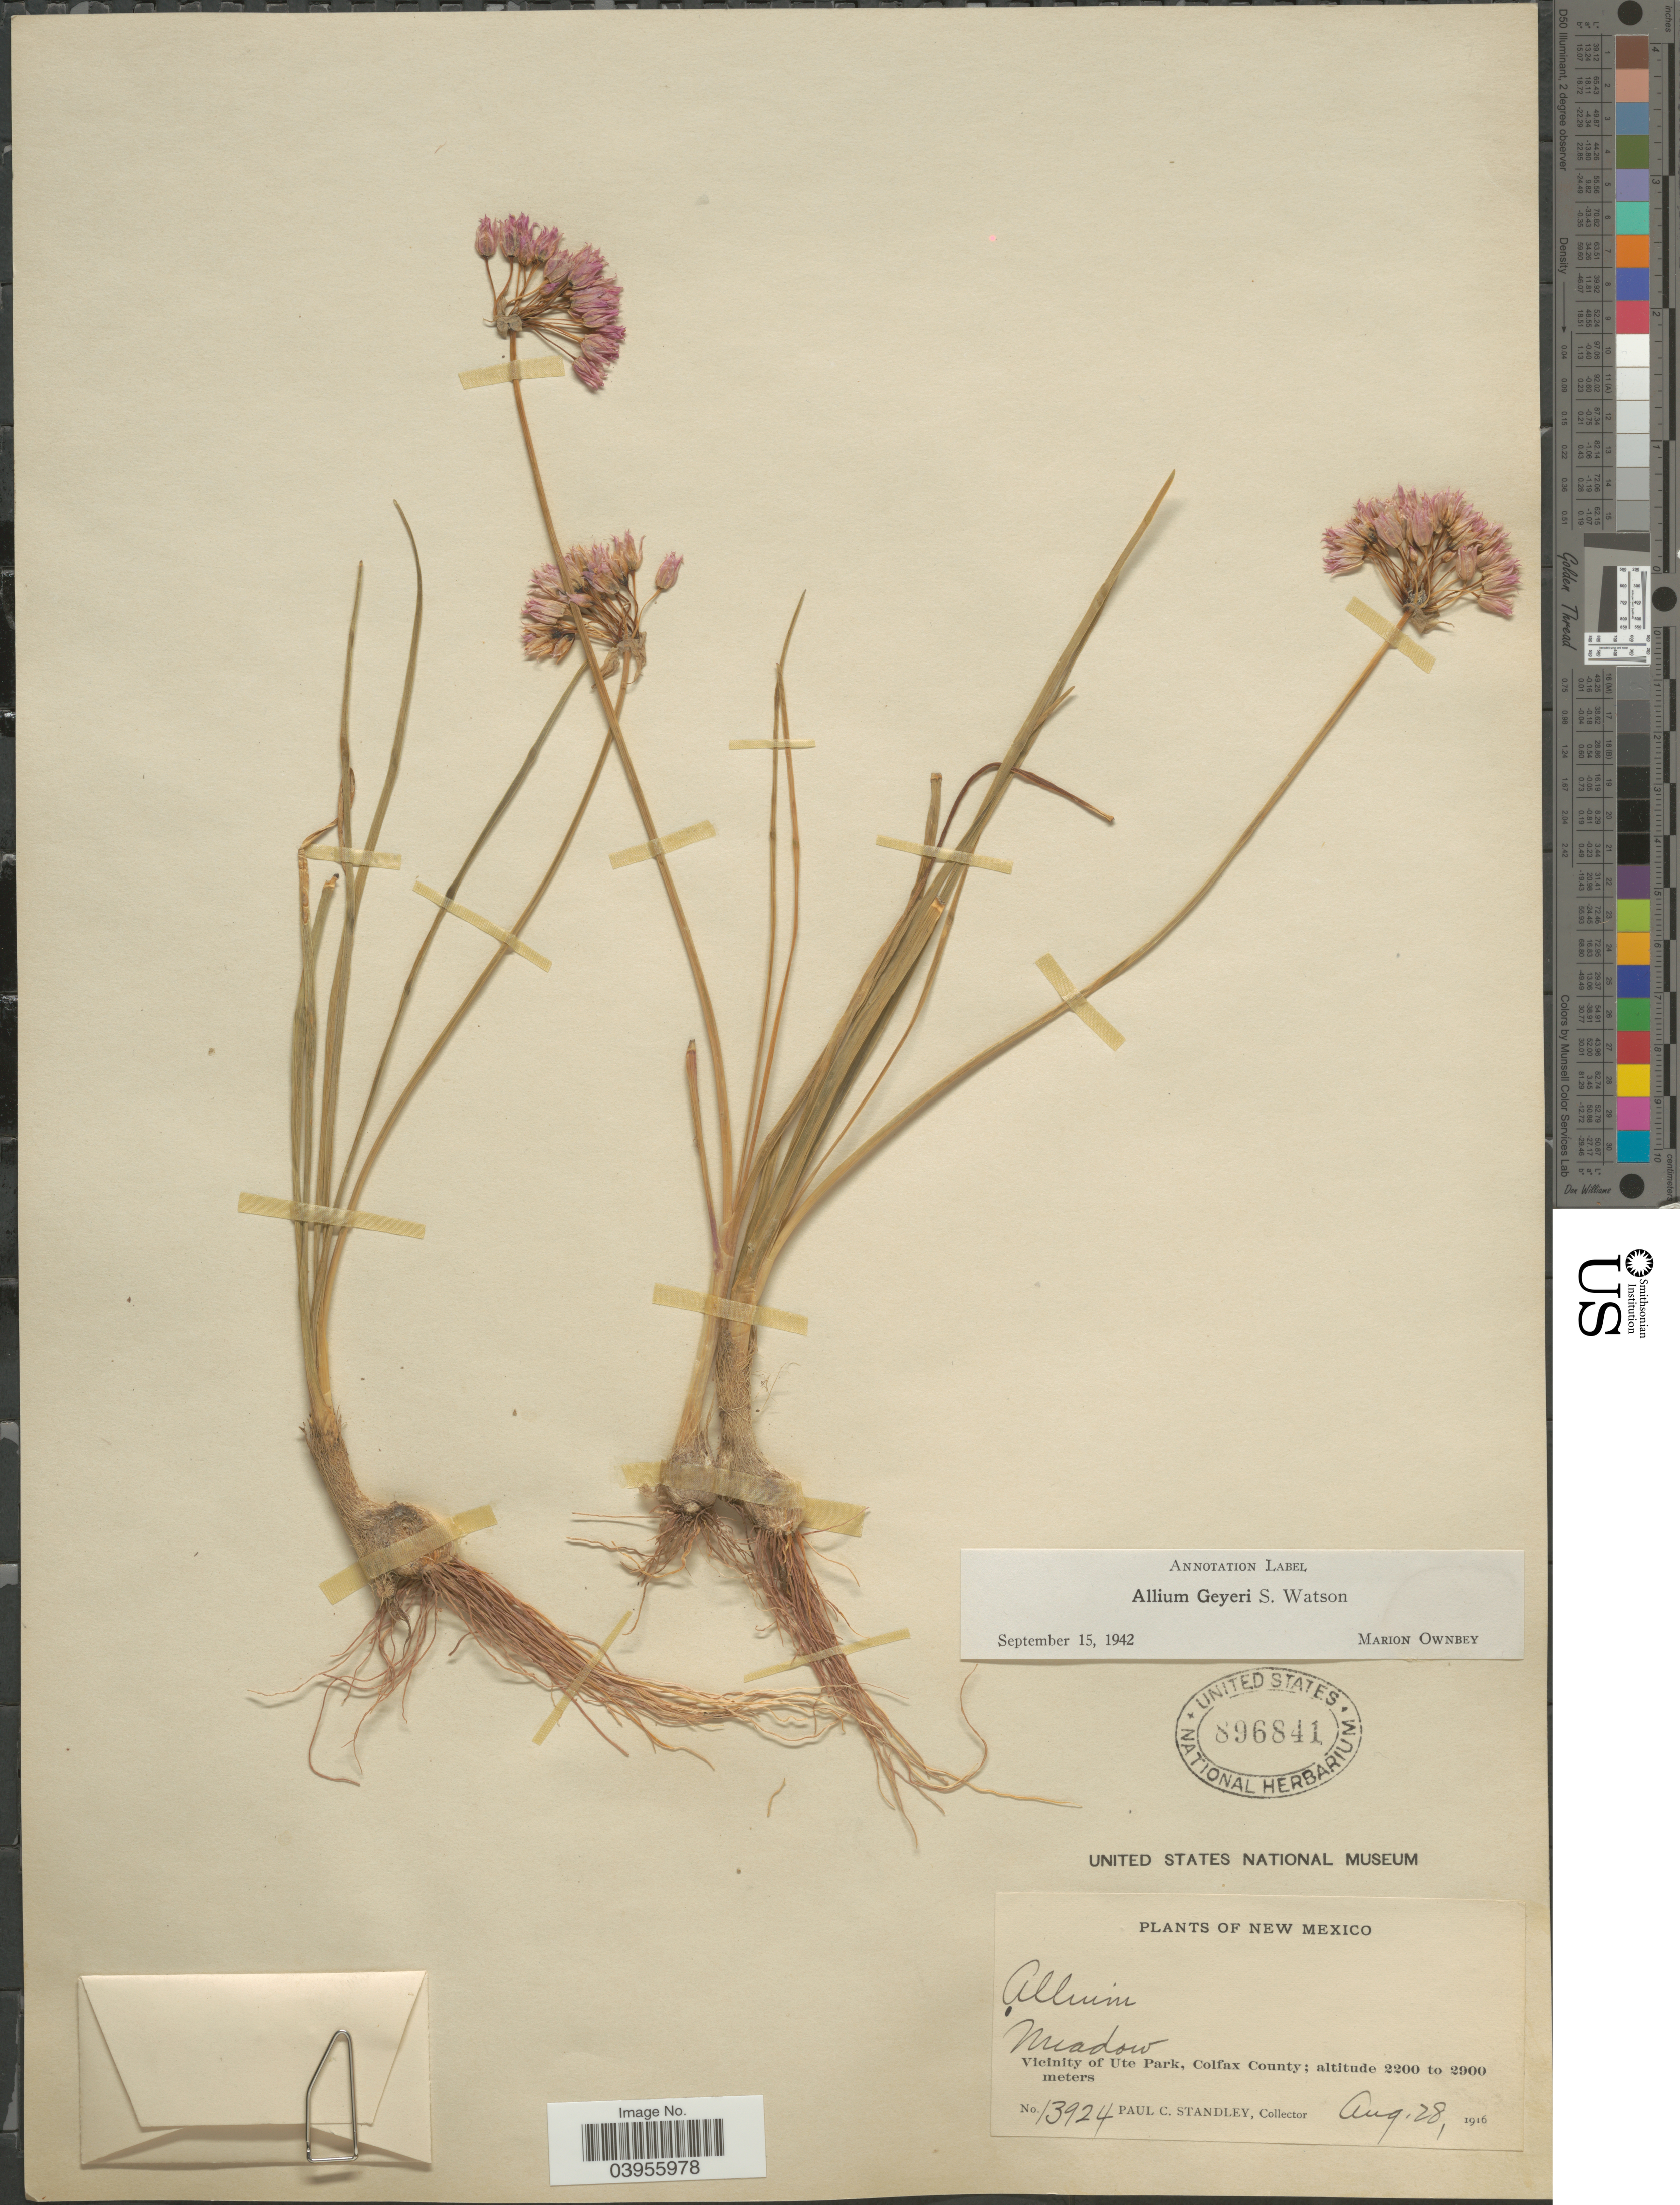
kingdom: Plantae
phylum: Tracheophyta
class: Liliopsida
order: Asparagales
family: Amaryllidaceae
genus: Allium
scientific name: Allium geyeri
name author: S. Watson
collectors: P. C. Standley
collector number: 13924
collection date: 1916-08-28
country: United States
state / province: New Mexico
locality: Vicinity of Ute Park, Colfax County.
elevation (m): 2200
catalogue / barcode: US 896841